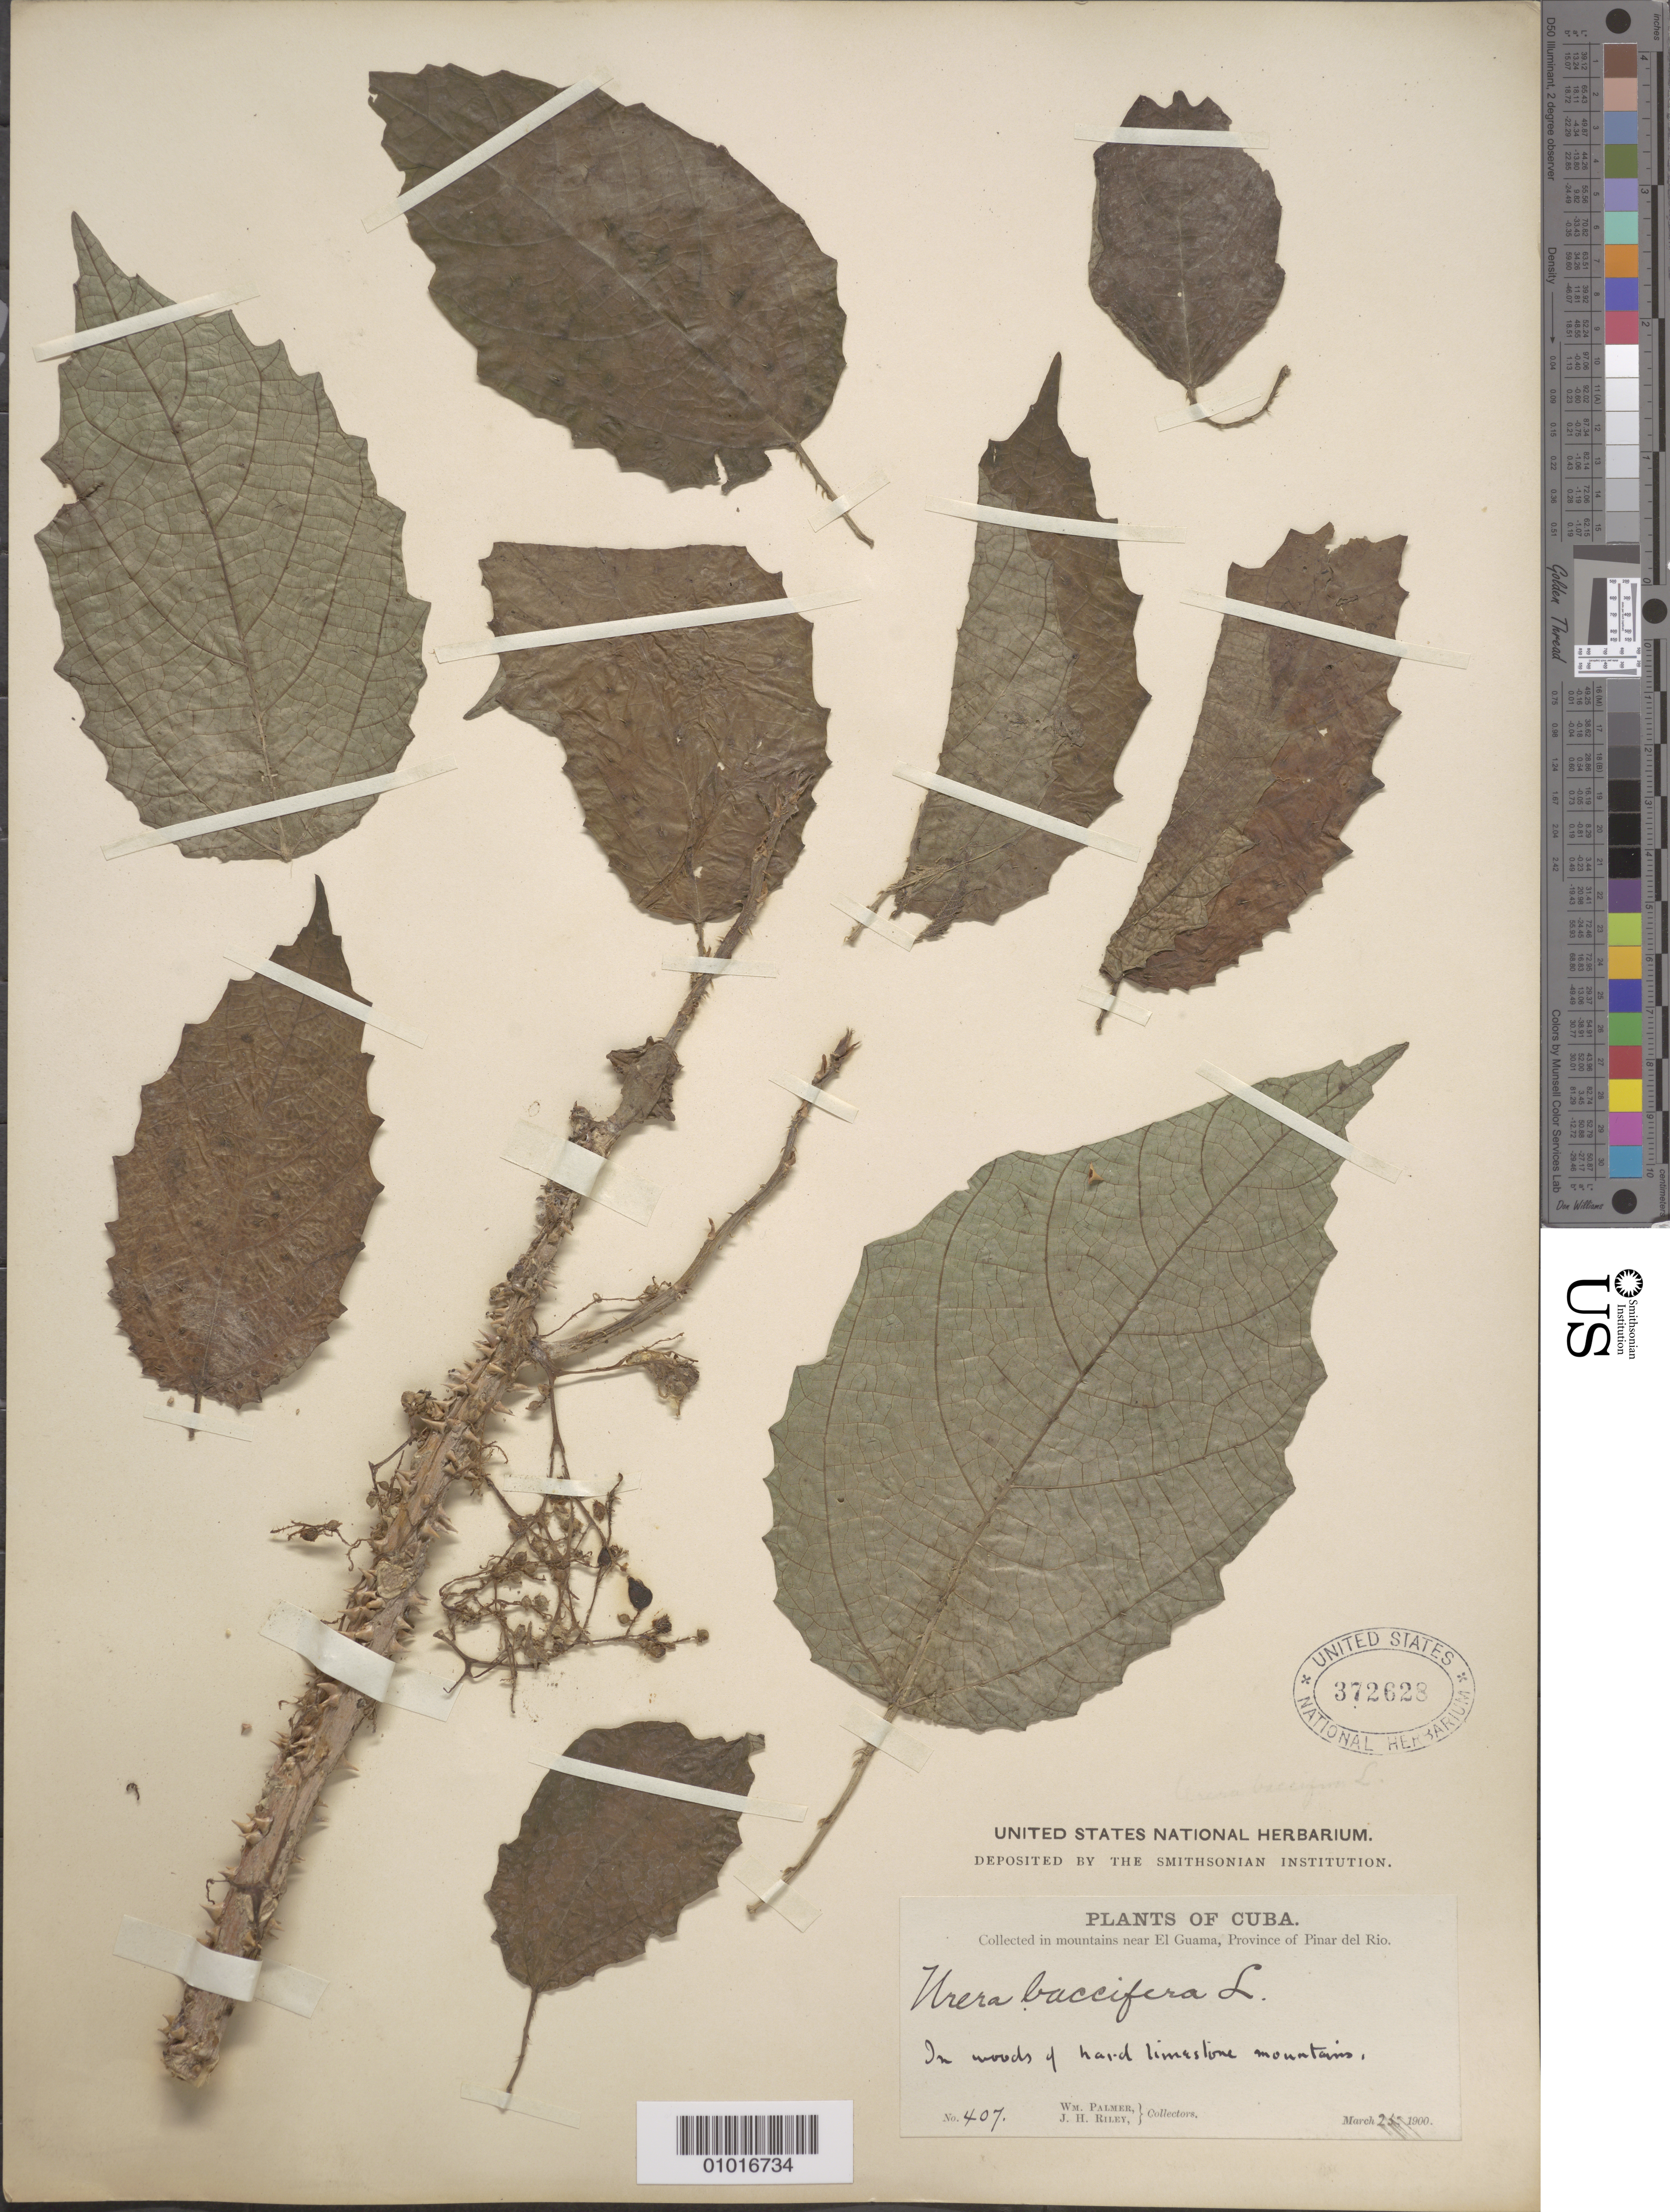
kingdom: Plantae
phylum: Tracheophyta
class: Magnoliopsida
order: Rosales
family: Urticaceae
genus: Urera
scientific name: Urera baccifera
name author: (L.) Gaudich. ex Wedd.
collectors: W. Palmer & J. H. Riley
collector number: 407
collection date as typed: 23 Mar 1990 or 25 Mar 1990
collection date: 1990-03-23 or 1990-03-25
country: Cuba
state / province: Pinar del Rio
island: Cuba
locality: Collected in mountains near El Guama In woods of hard limestone mountains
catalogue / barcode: US 372623